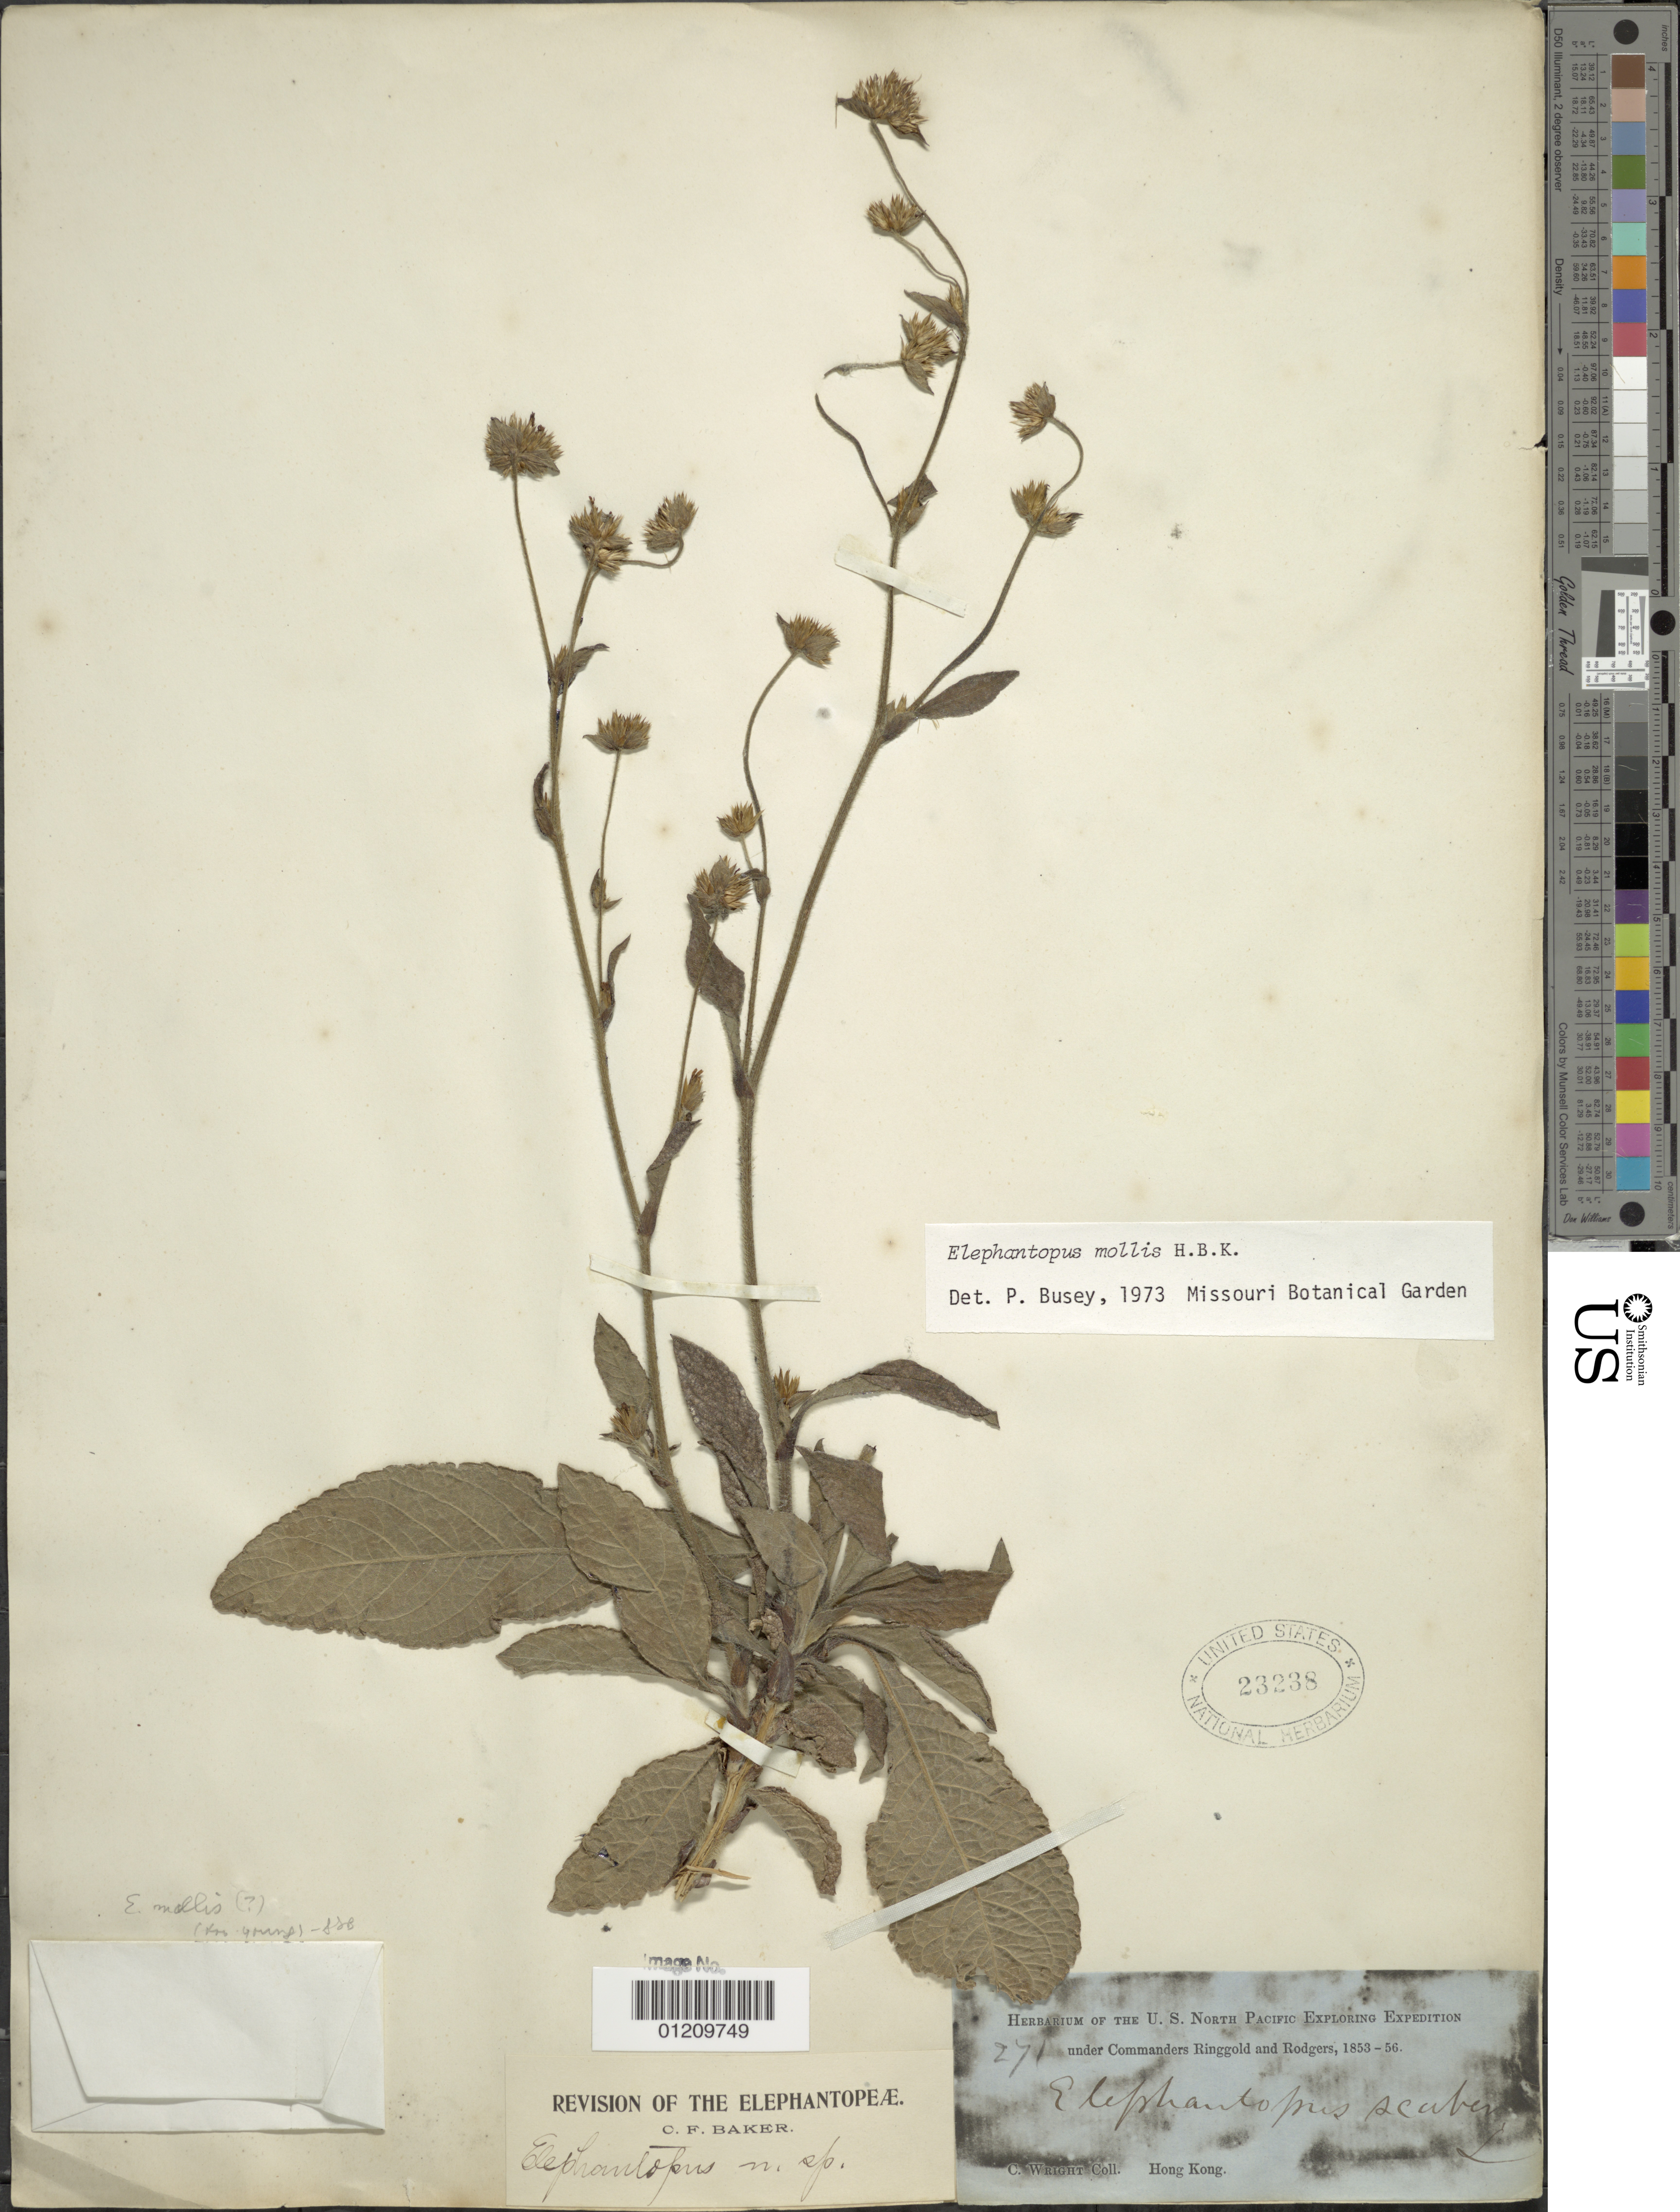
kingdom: Plantae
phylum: Tracheophyta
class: Magnoliopsida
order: Asterales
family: Asteraceae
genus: Elephantopus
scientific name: Elephantopus mollis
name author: Kunth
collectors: C. Wright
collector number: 271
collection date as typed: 1853 to -- -- 1856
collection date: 1853/1856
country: China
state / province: Hong Kong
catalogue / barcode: US 23238